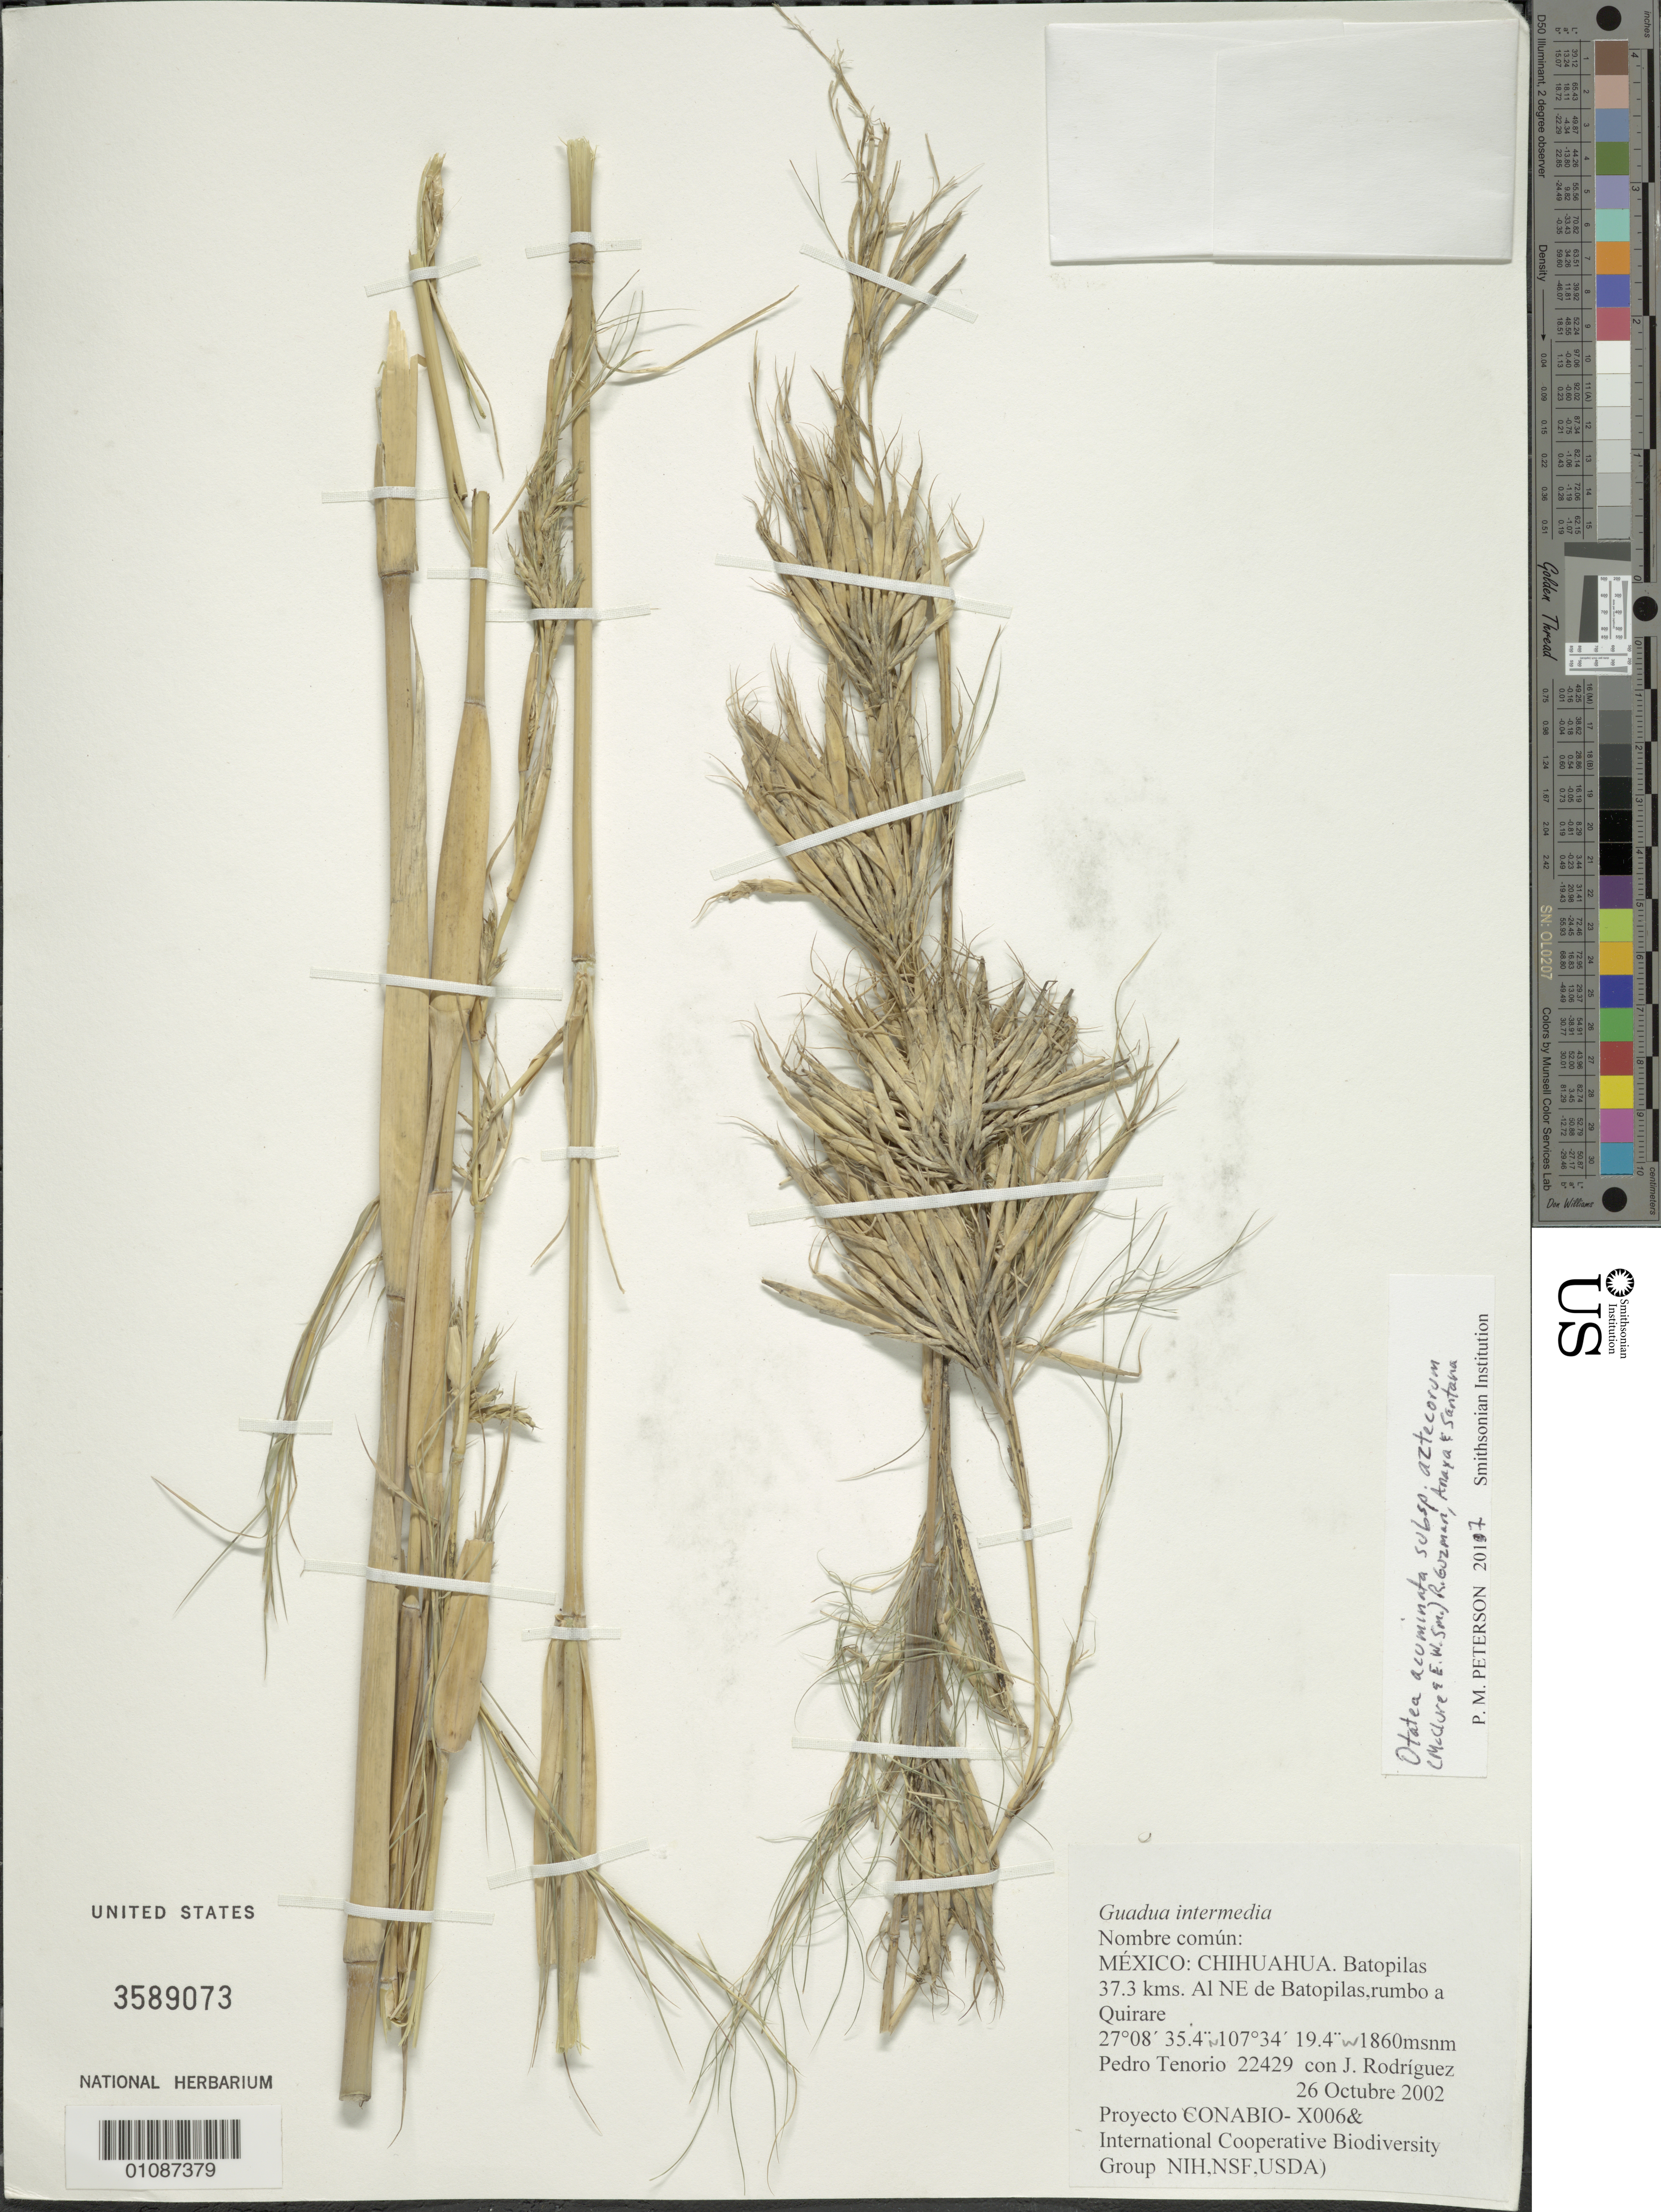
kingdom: Plantae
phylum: Tracheophyta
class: Liliopsida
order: Poales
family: Poaceae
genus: Otatea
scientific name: Otatea acuminata subsp. aztecorum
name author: (McClure & E.W. Sm.) Guzmán et al.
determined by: Peterson, Paul M., (BOT), Smithsonian Institution - National Museum of Natural History (UNITED STATES)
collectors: P. Tenorio L. & J. Rodríguez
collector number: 22429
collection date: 2002-10-26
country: Mexico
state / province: Chihuahua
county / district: Batopilas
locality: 37.3kms al NE de Batopilas, rumbo a Quirare.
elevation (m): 1860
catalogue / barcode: US 3589073